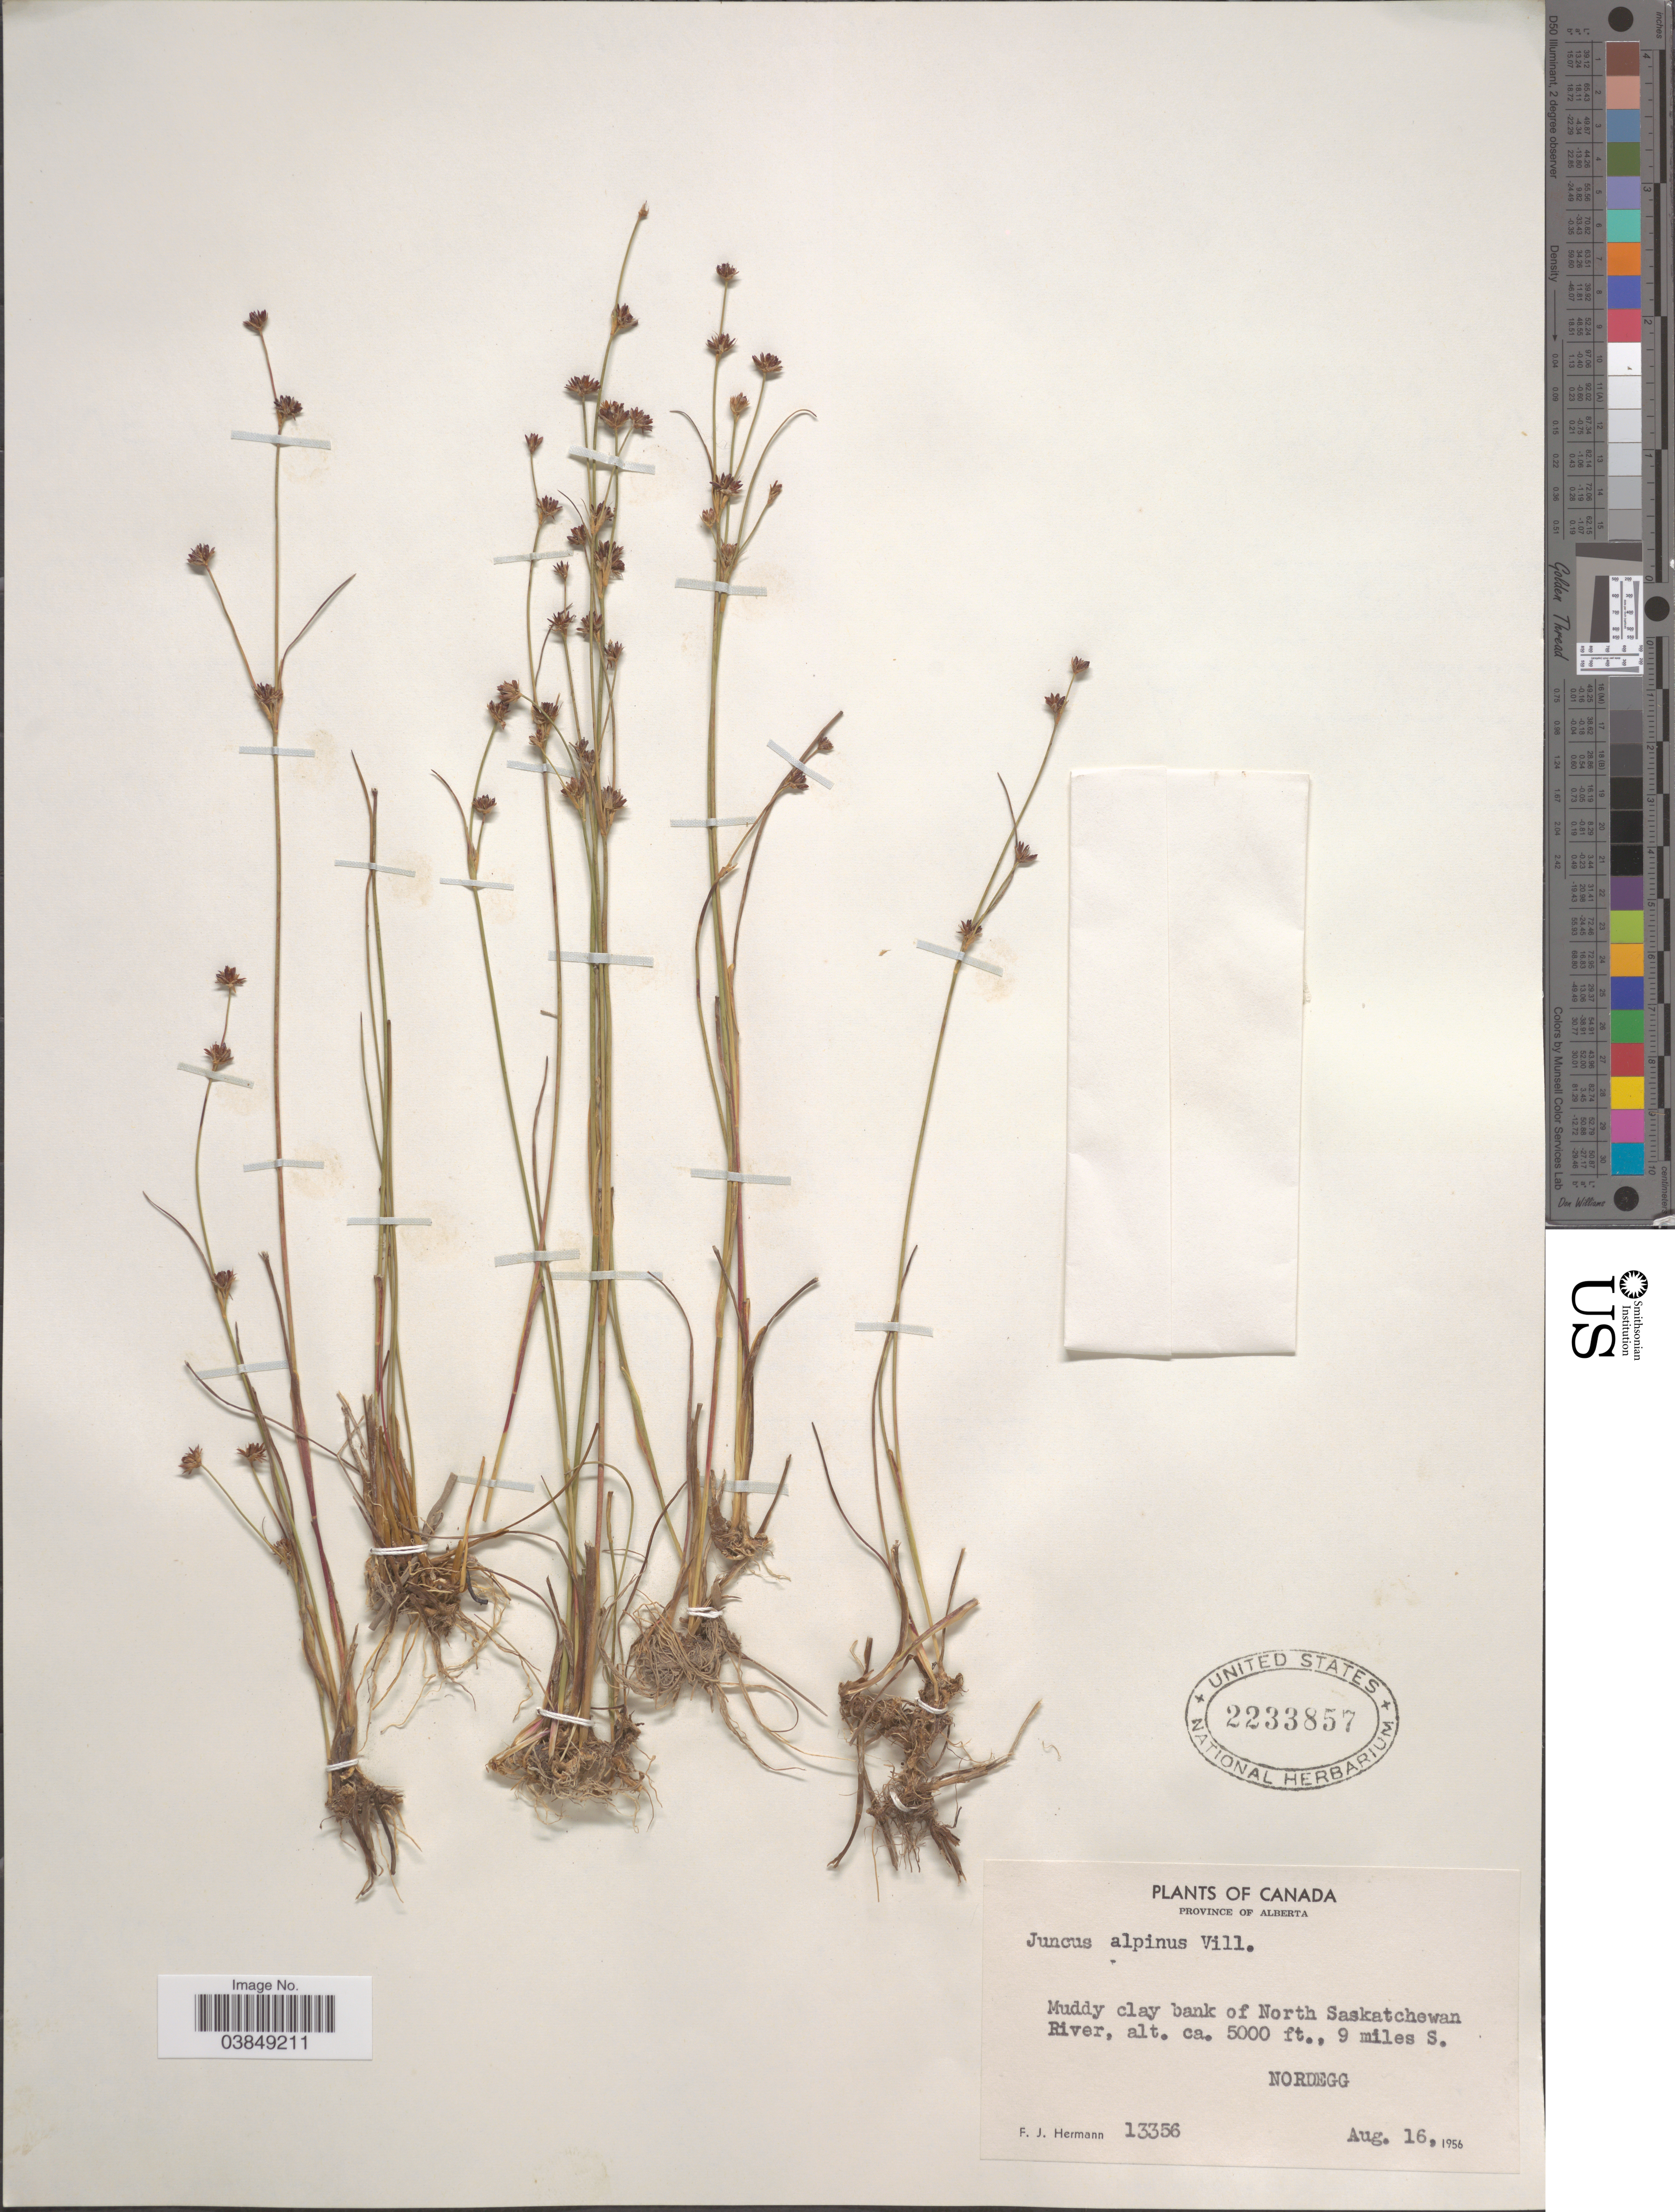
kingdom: Plantae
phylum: Tracheophyta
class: Liliopsida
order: Poales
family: Juncaceae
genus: Juncus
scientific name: Juncus alpinus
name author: Vill.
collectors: F. J. Hermann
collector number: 13356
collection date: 1956-08-16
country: Canada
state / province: Alberta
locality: Muddy clay bank of North Saskatchewan River, 9 miles S. Nordegg.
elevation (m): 1524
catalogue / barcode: US 2233857